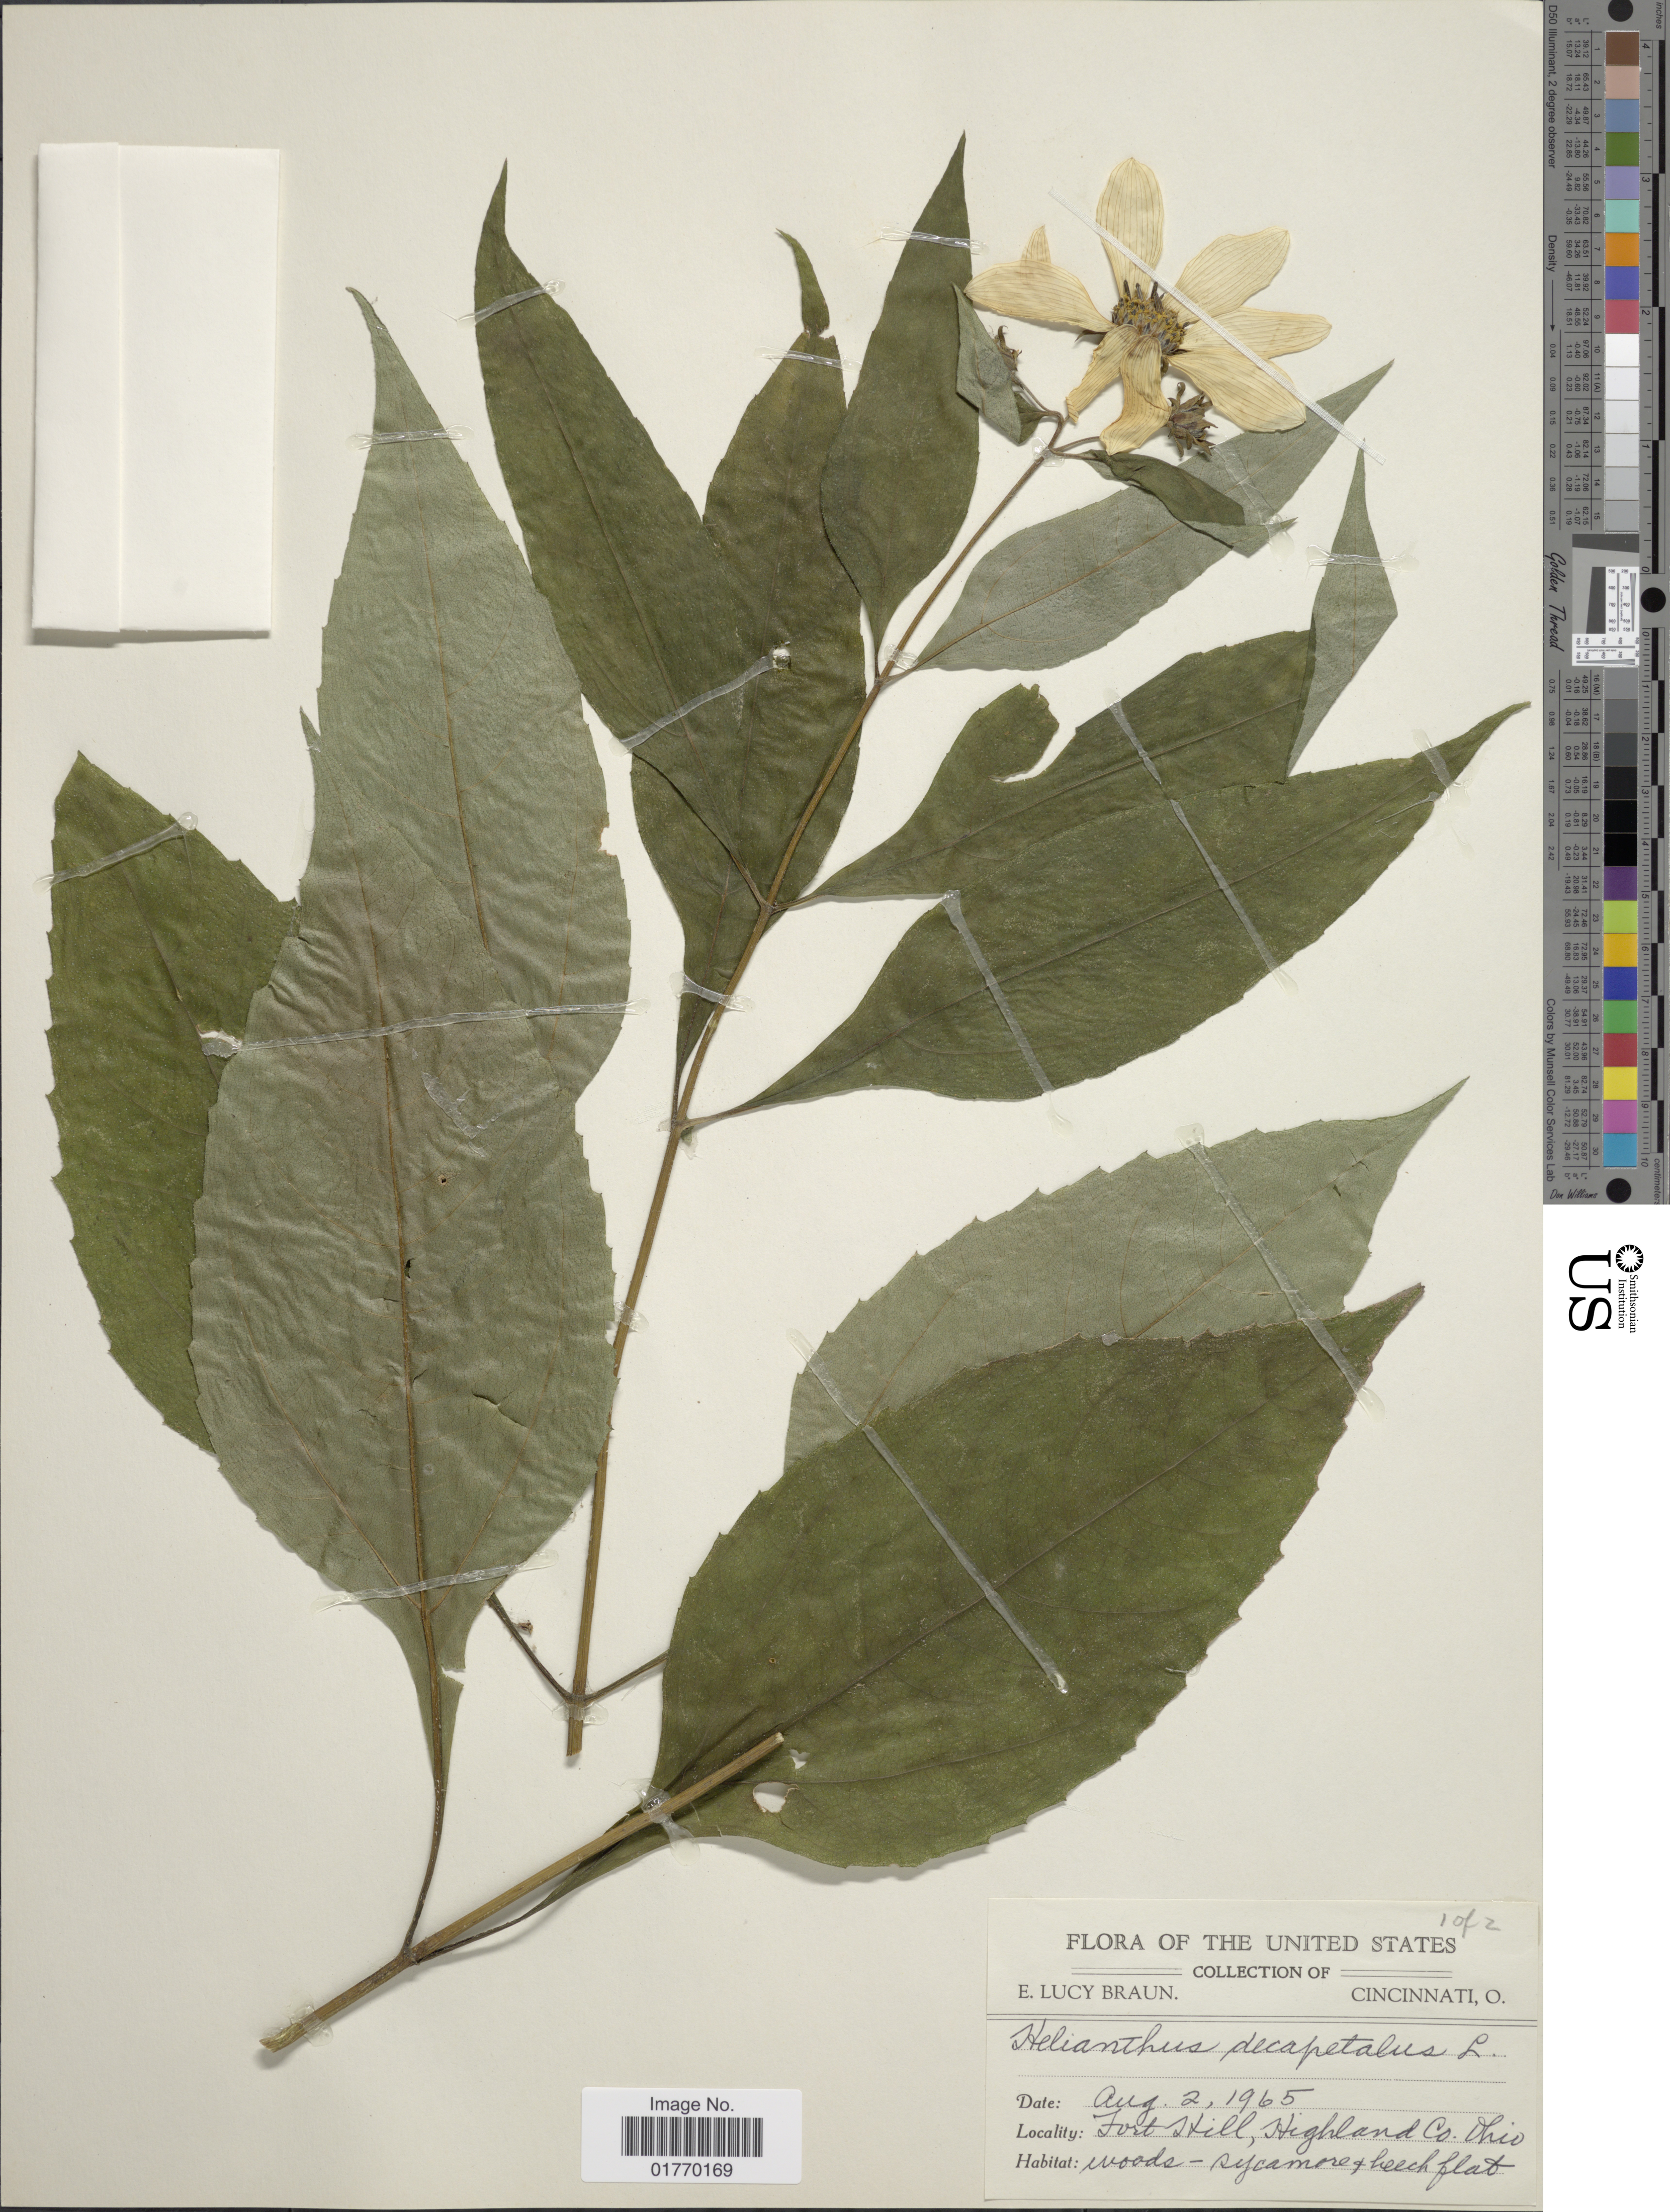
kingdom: Plantae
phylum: Tracheophyta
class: Magnoliopsida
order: Asterales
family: Asteraceae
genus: Helianthus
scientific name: Helianthus decapetalus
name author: L.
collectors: E. L. Braun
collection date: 1965-08-02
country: United States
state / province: Ohio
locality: Fort Hill, Highland Co.